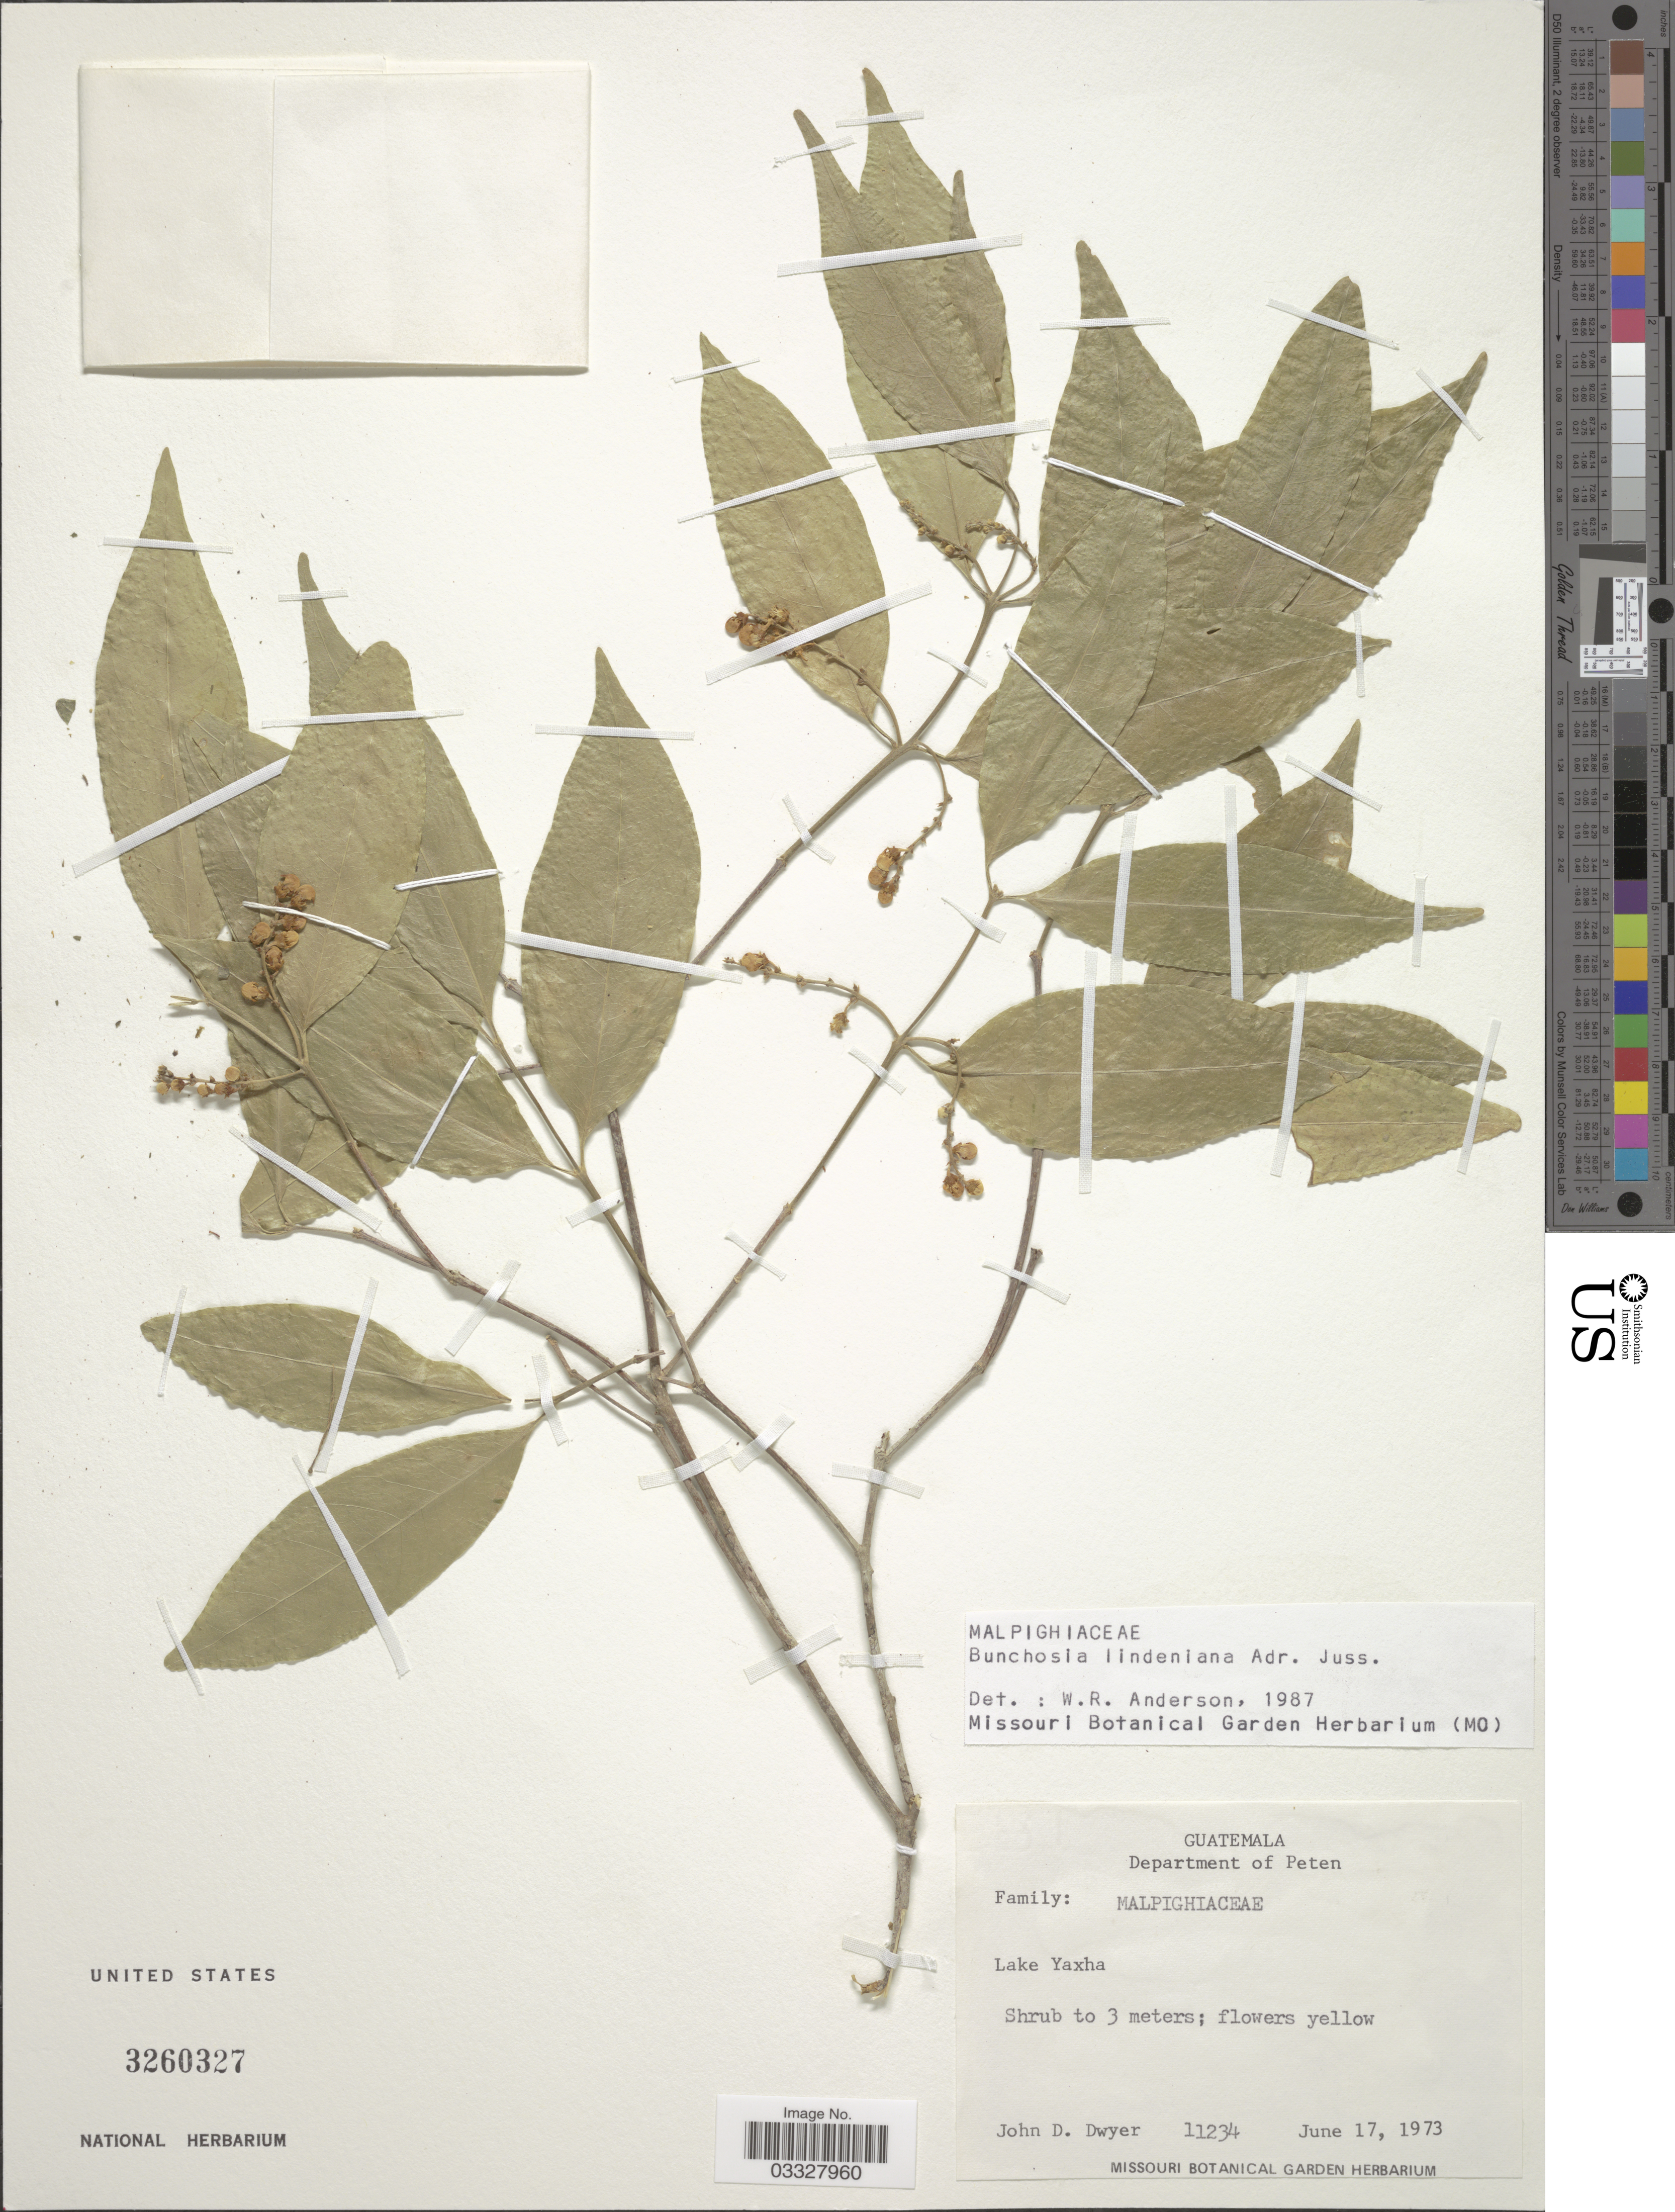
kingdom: Plantae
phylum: Tracheophyta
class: Magnoliopsida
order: Malpighiales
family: Malpighiaceae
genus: Bunchosia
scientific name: Bunchosia lindeniana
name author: A. Juss.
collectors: J. D. Dwyer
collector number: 11234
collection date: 1973-06-17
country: Guatemala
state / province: El Petén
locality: Department of Peten. Lake Yaxha.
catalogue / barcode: US 3260327